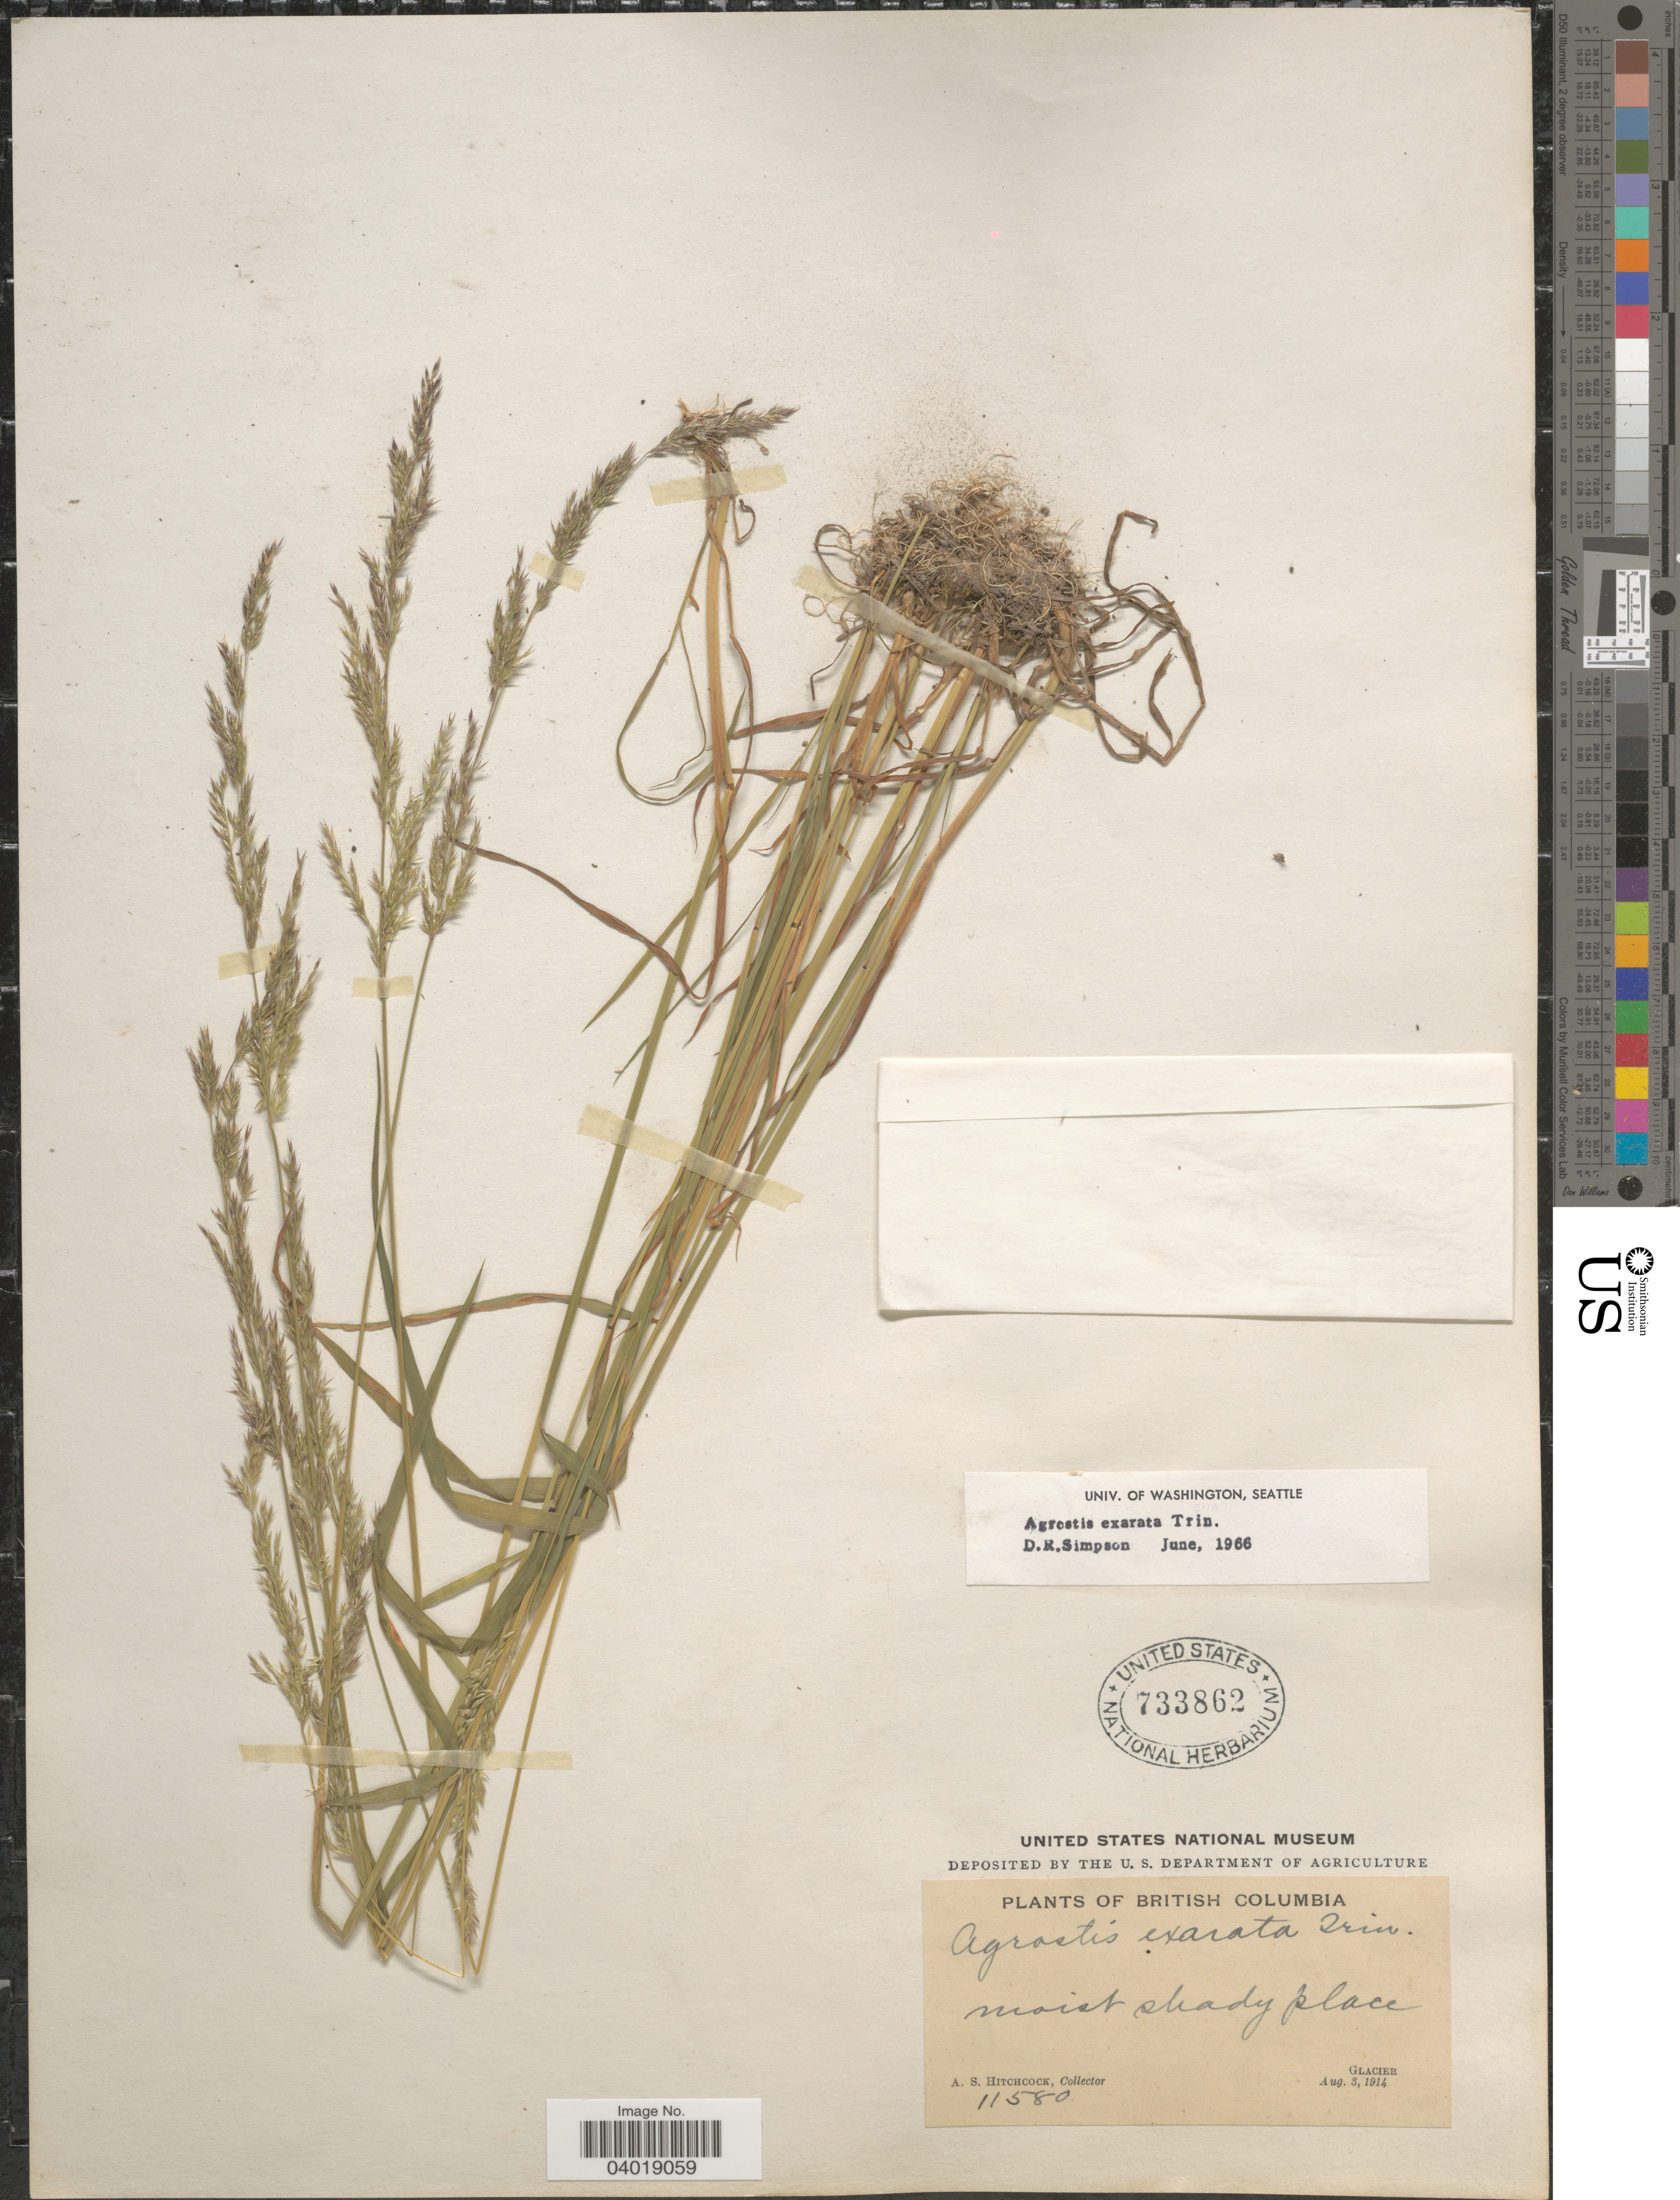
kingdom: Plantae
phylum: Tracheophyta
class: Liliopsida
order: Poales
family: Poaceae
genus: Agrostis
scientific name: Agrostis exarata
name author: Trin.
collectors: A. S. Hitchcock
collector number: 11580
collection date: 1914-08-03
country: Canada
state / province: British Columbia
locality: Glacier.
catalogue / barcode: US 733862